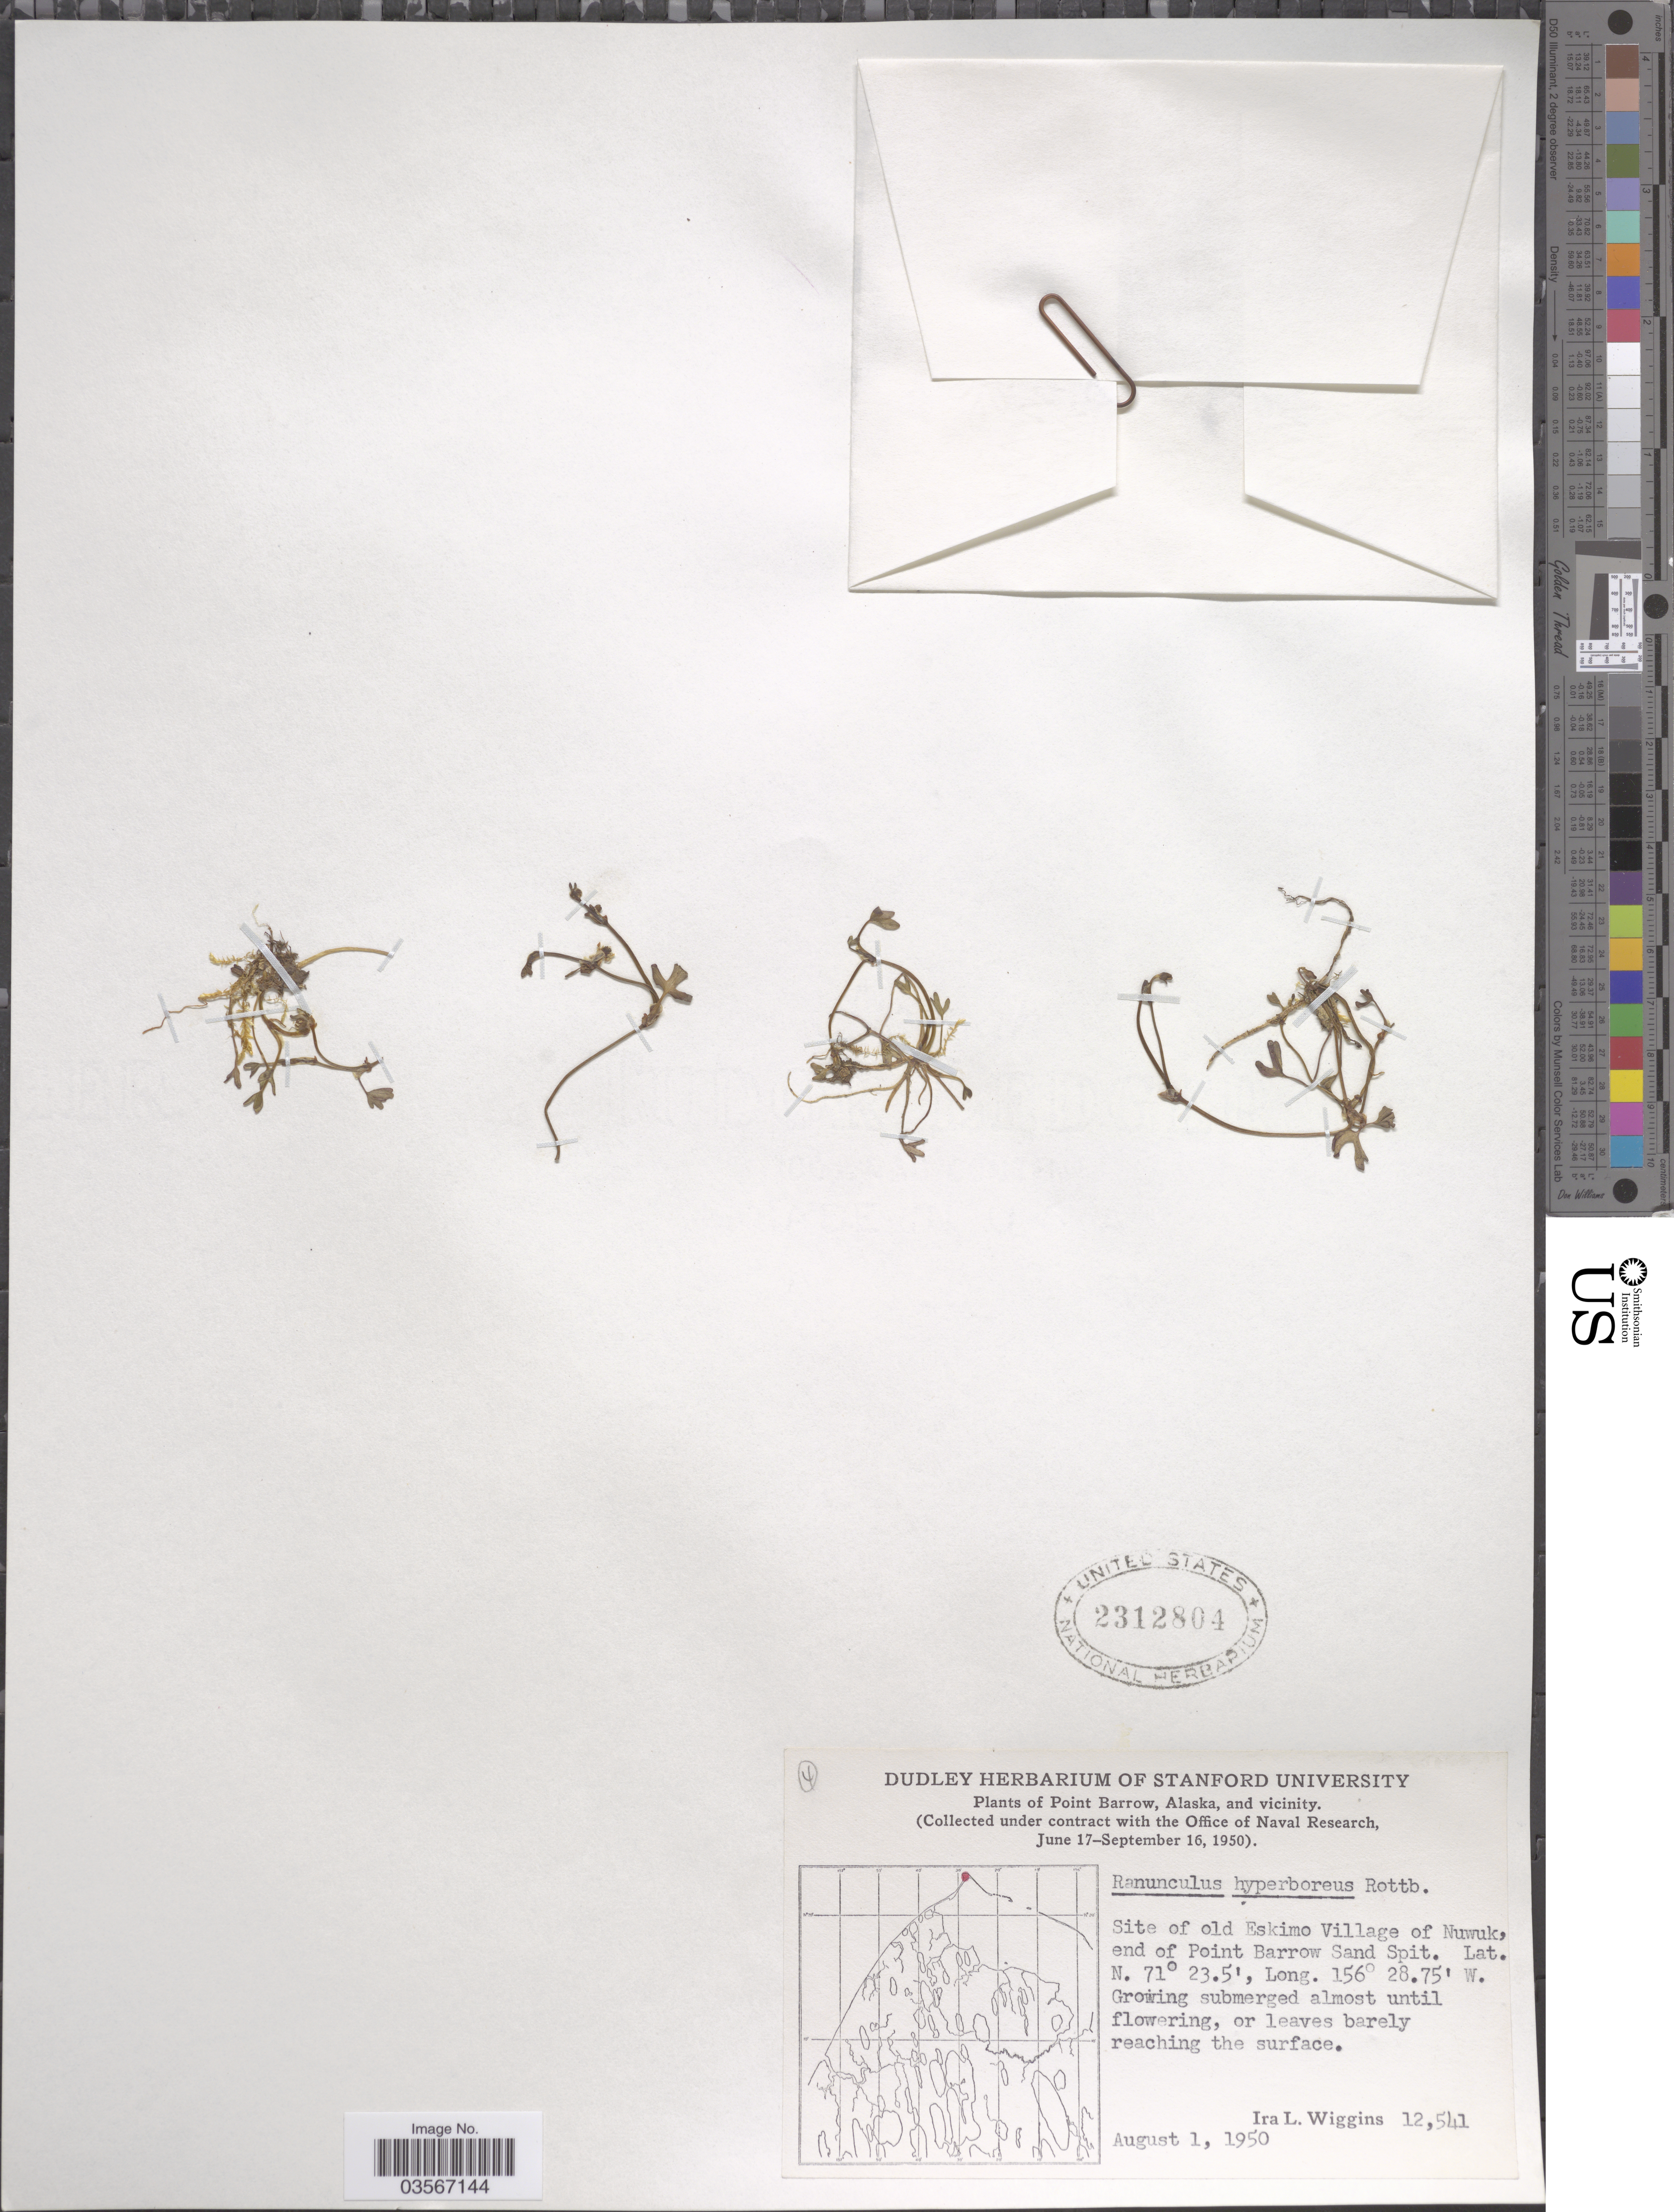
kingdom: Plantae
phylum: Tracheophyta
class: Magnoliopsida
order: Ranunculales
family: Ranunculaceae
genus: Ranunculus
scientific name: Ranunculus hyperboreus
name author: Rottb.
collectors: I. L. Wiggins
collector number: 12541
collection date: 1950-08-01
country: United States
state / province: Alaska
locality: Point Barrow, Alaska, and vicinity. Site of old Eskimo Village of Nuwuk, end of Point Barrow Sand Spit.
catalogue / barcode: US 2312804